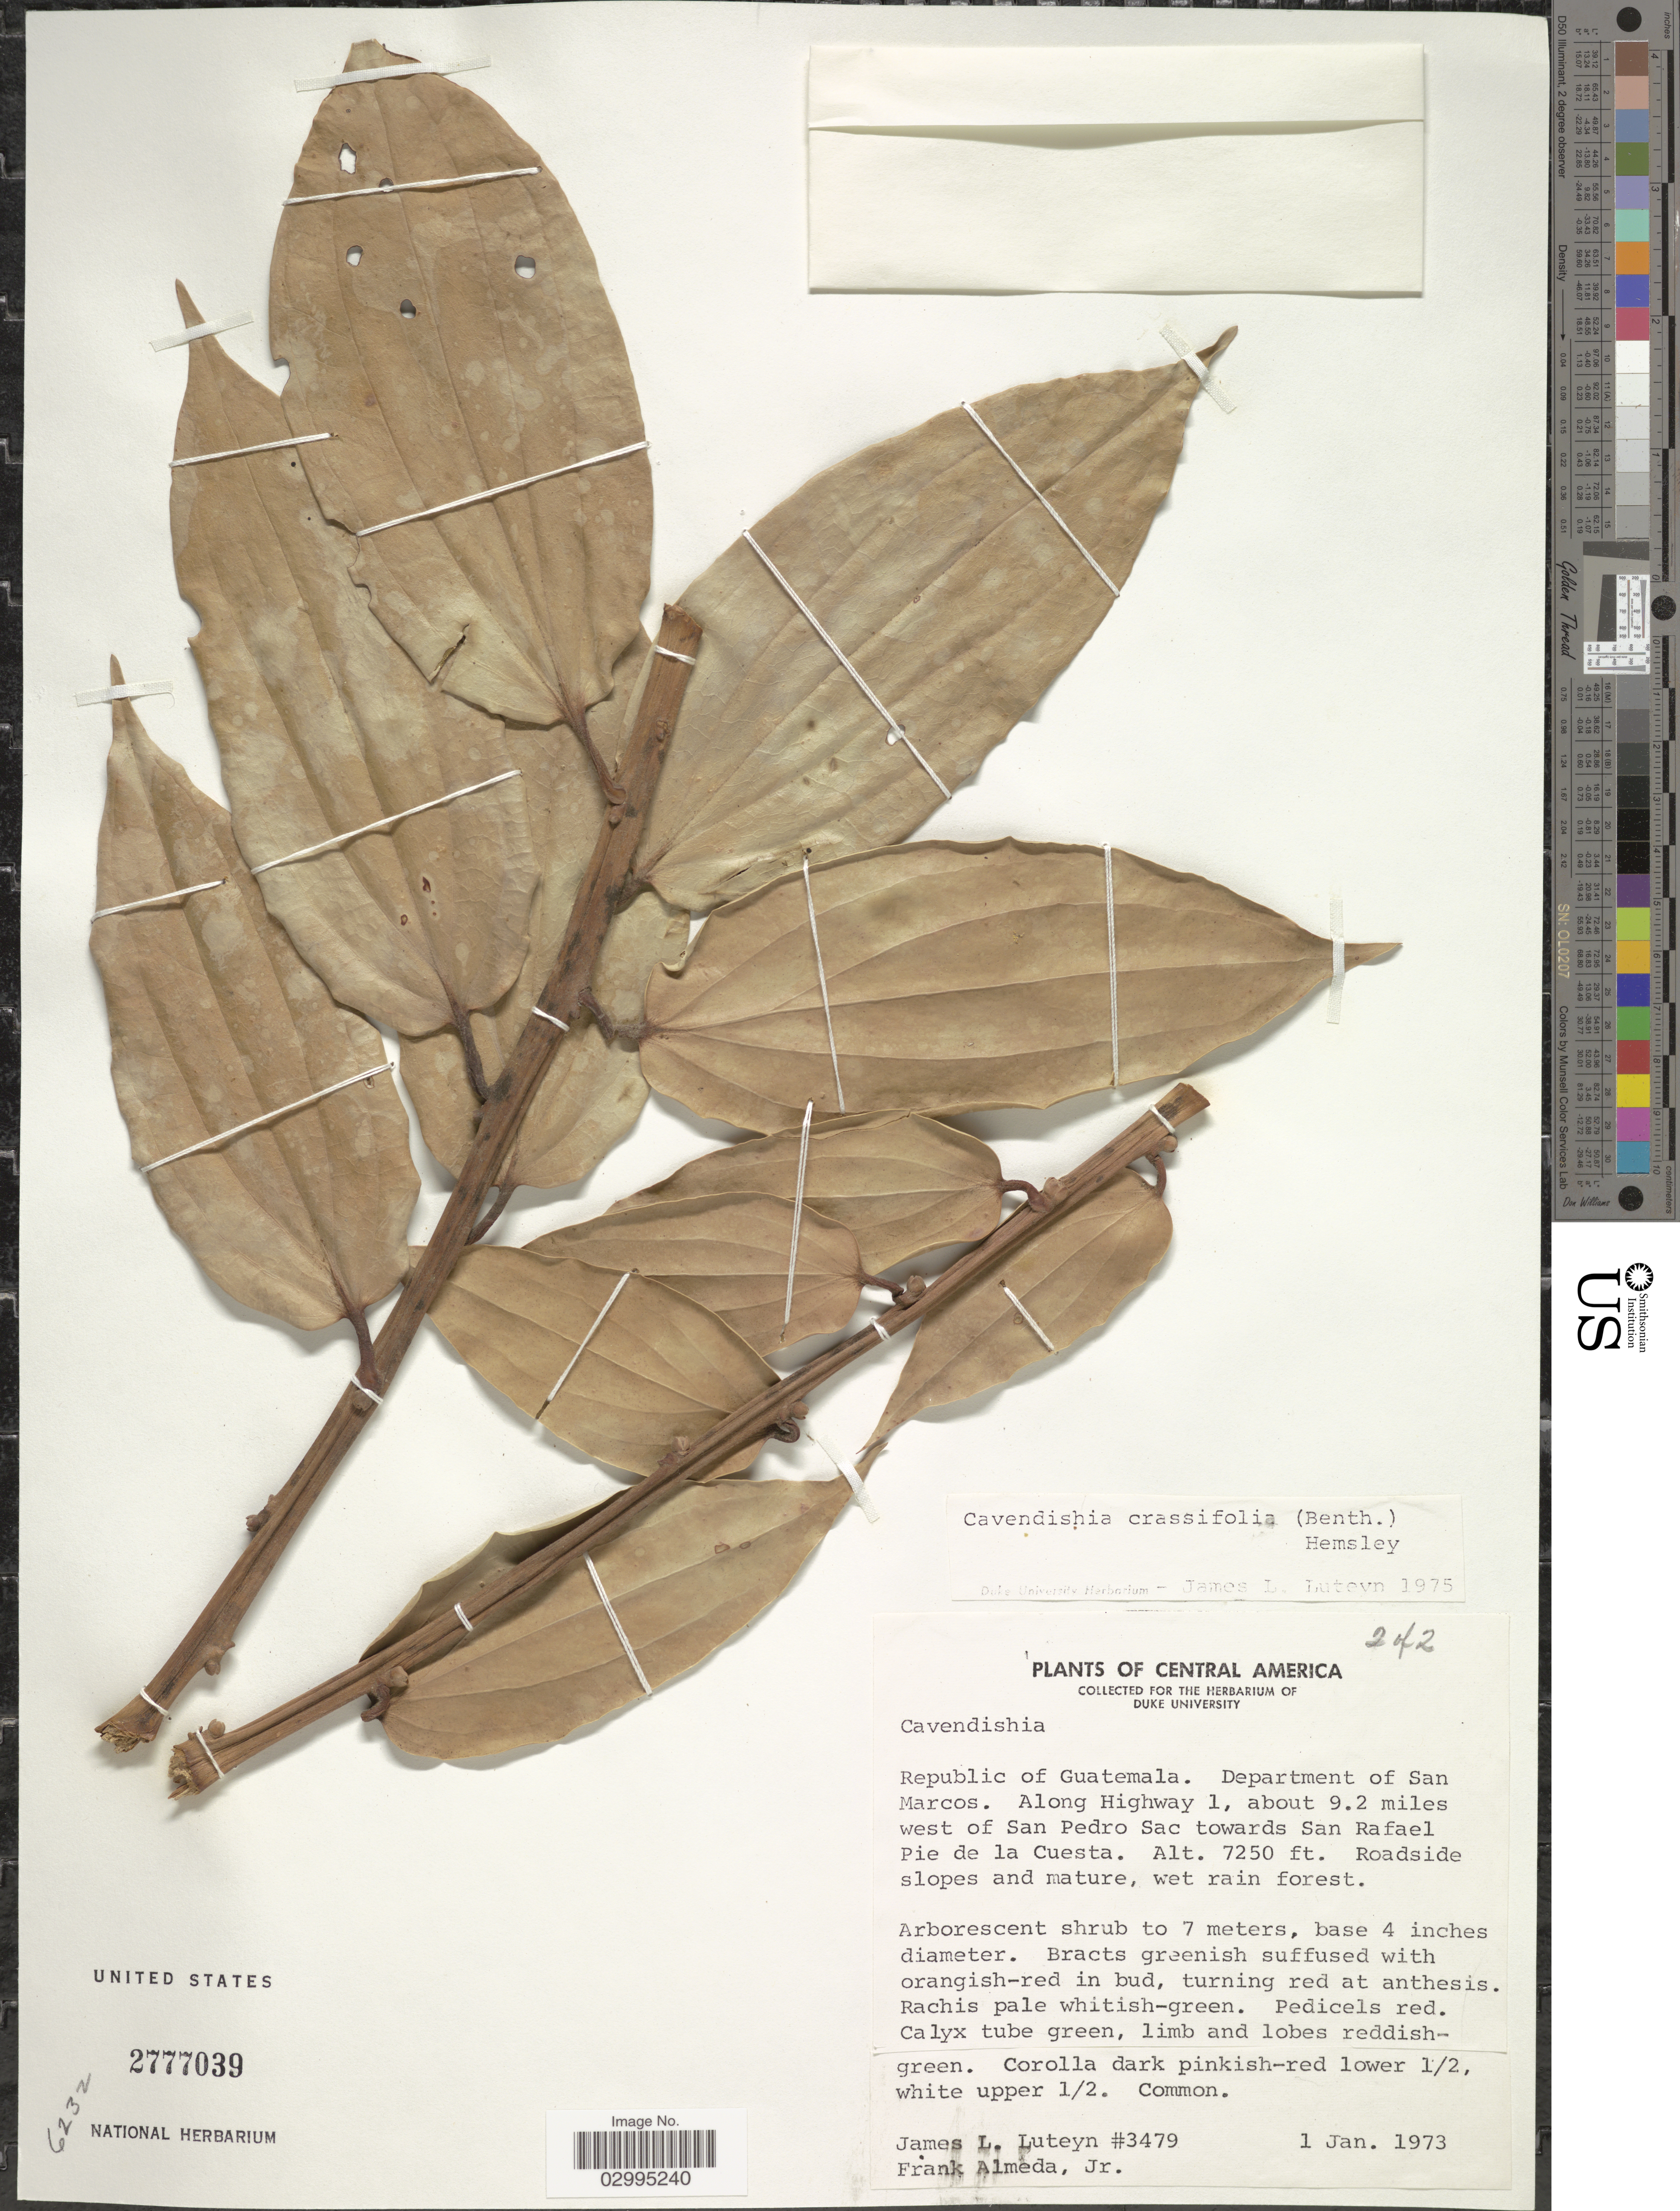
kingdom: Plantae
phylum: Tracheophyta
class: Magnoliopsida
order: Ericales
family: Ericaceae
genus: Cavendishia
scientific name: Cavendishia crassifolia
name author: (Benth.) Hemsl.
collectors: J. L. Luteyn & F. Almeda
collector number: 3479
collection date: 1973-01-01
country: Guatemala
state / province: San Marcos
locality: Along Highway 1, about 9.2 miles west of San Pedro Sac towards San Rafael Pie de la Cuesta.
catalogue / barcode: US 2777039